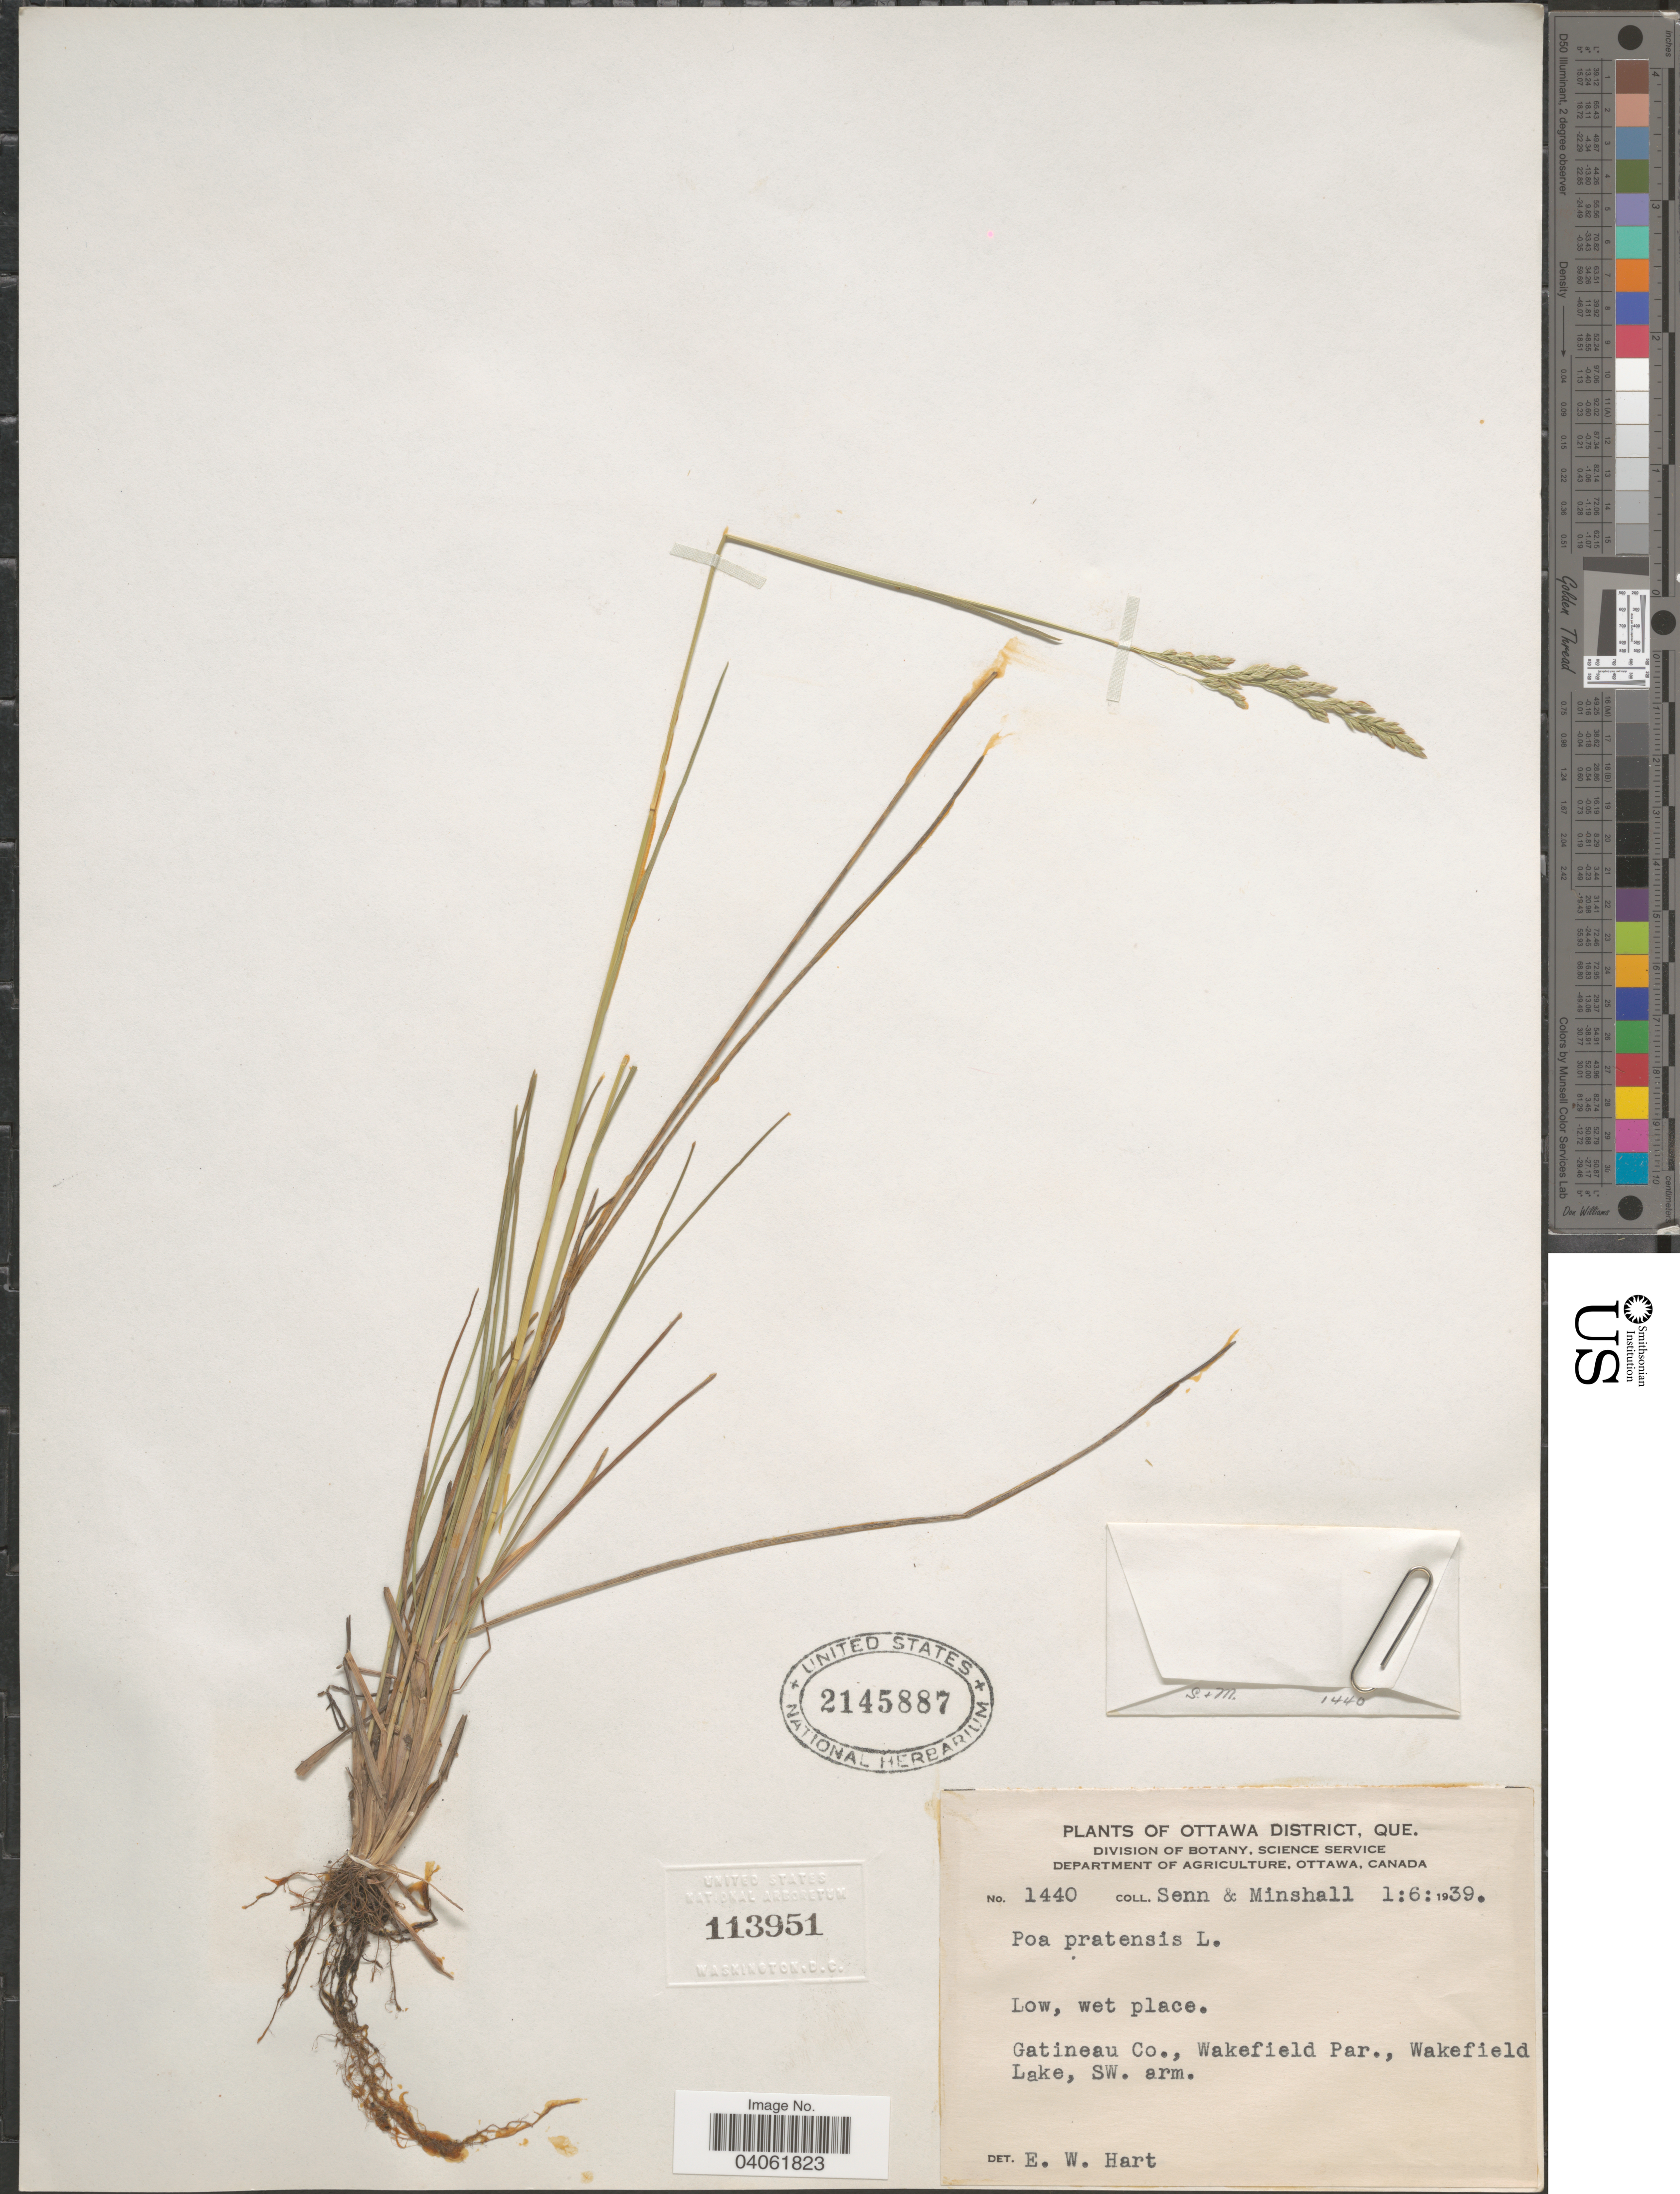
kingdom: Plantae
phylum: Tracheophyta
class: Liliopsida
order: Poales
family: Poaceae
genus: Poa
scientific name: Poa pratensis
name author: L.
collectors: Senn & Minshall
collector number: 1440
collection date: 1939-06-01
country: Canada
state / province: Quebec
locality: Ottawa District. Gatineau Co., Wakefield Par., Wakefield Lake, SW. arm.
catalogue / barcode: US 2145887